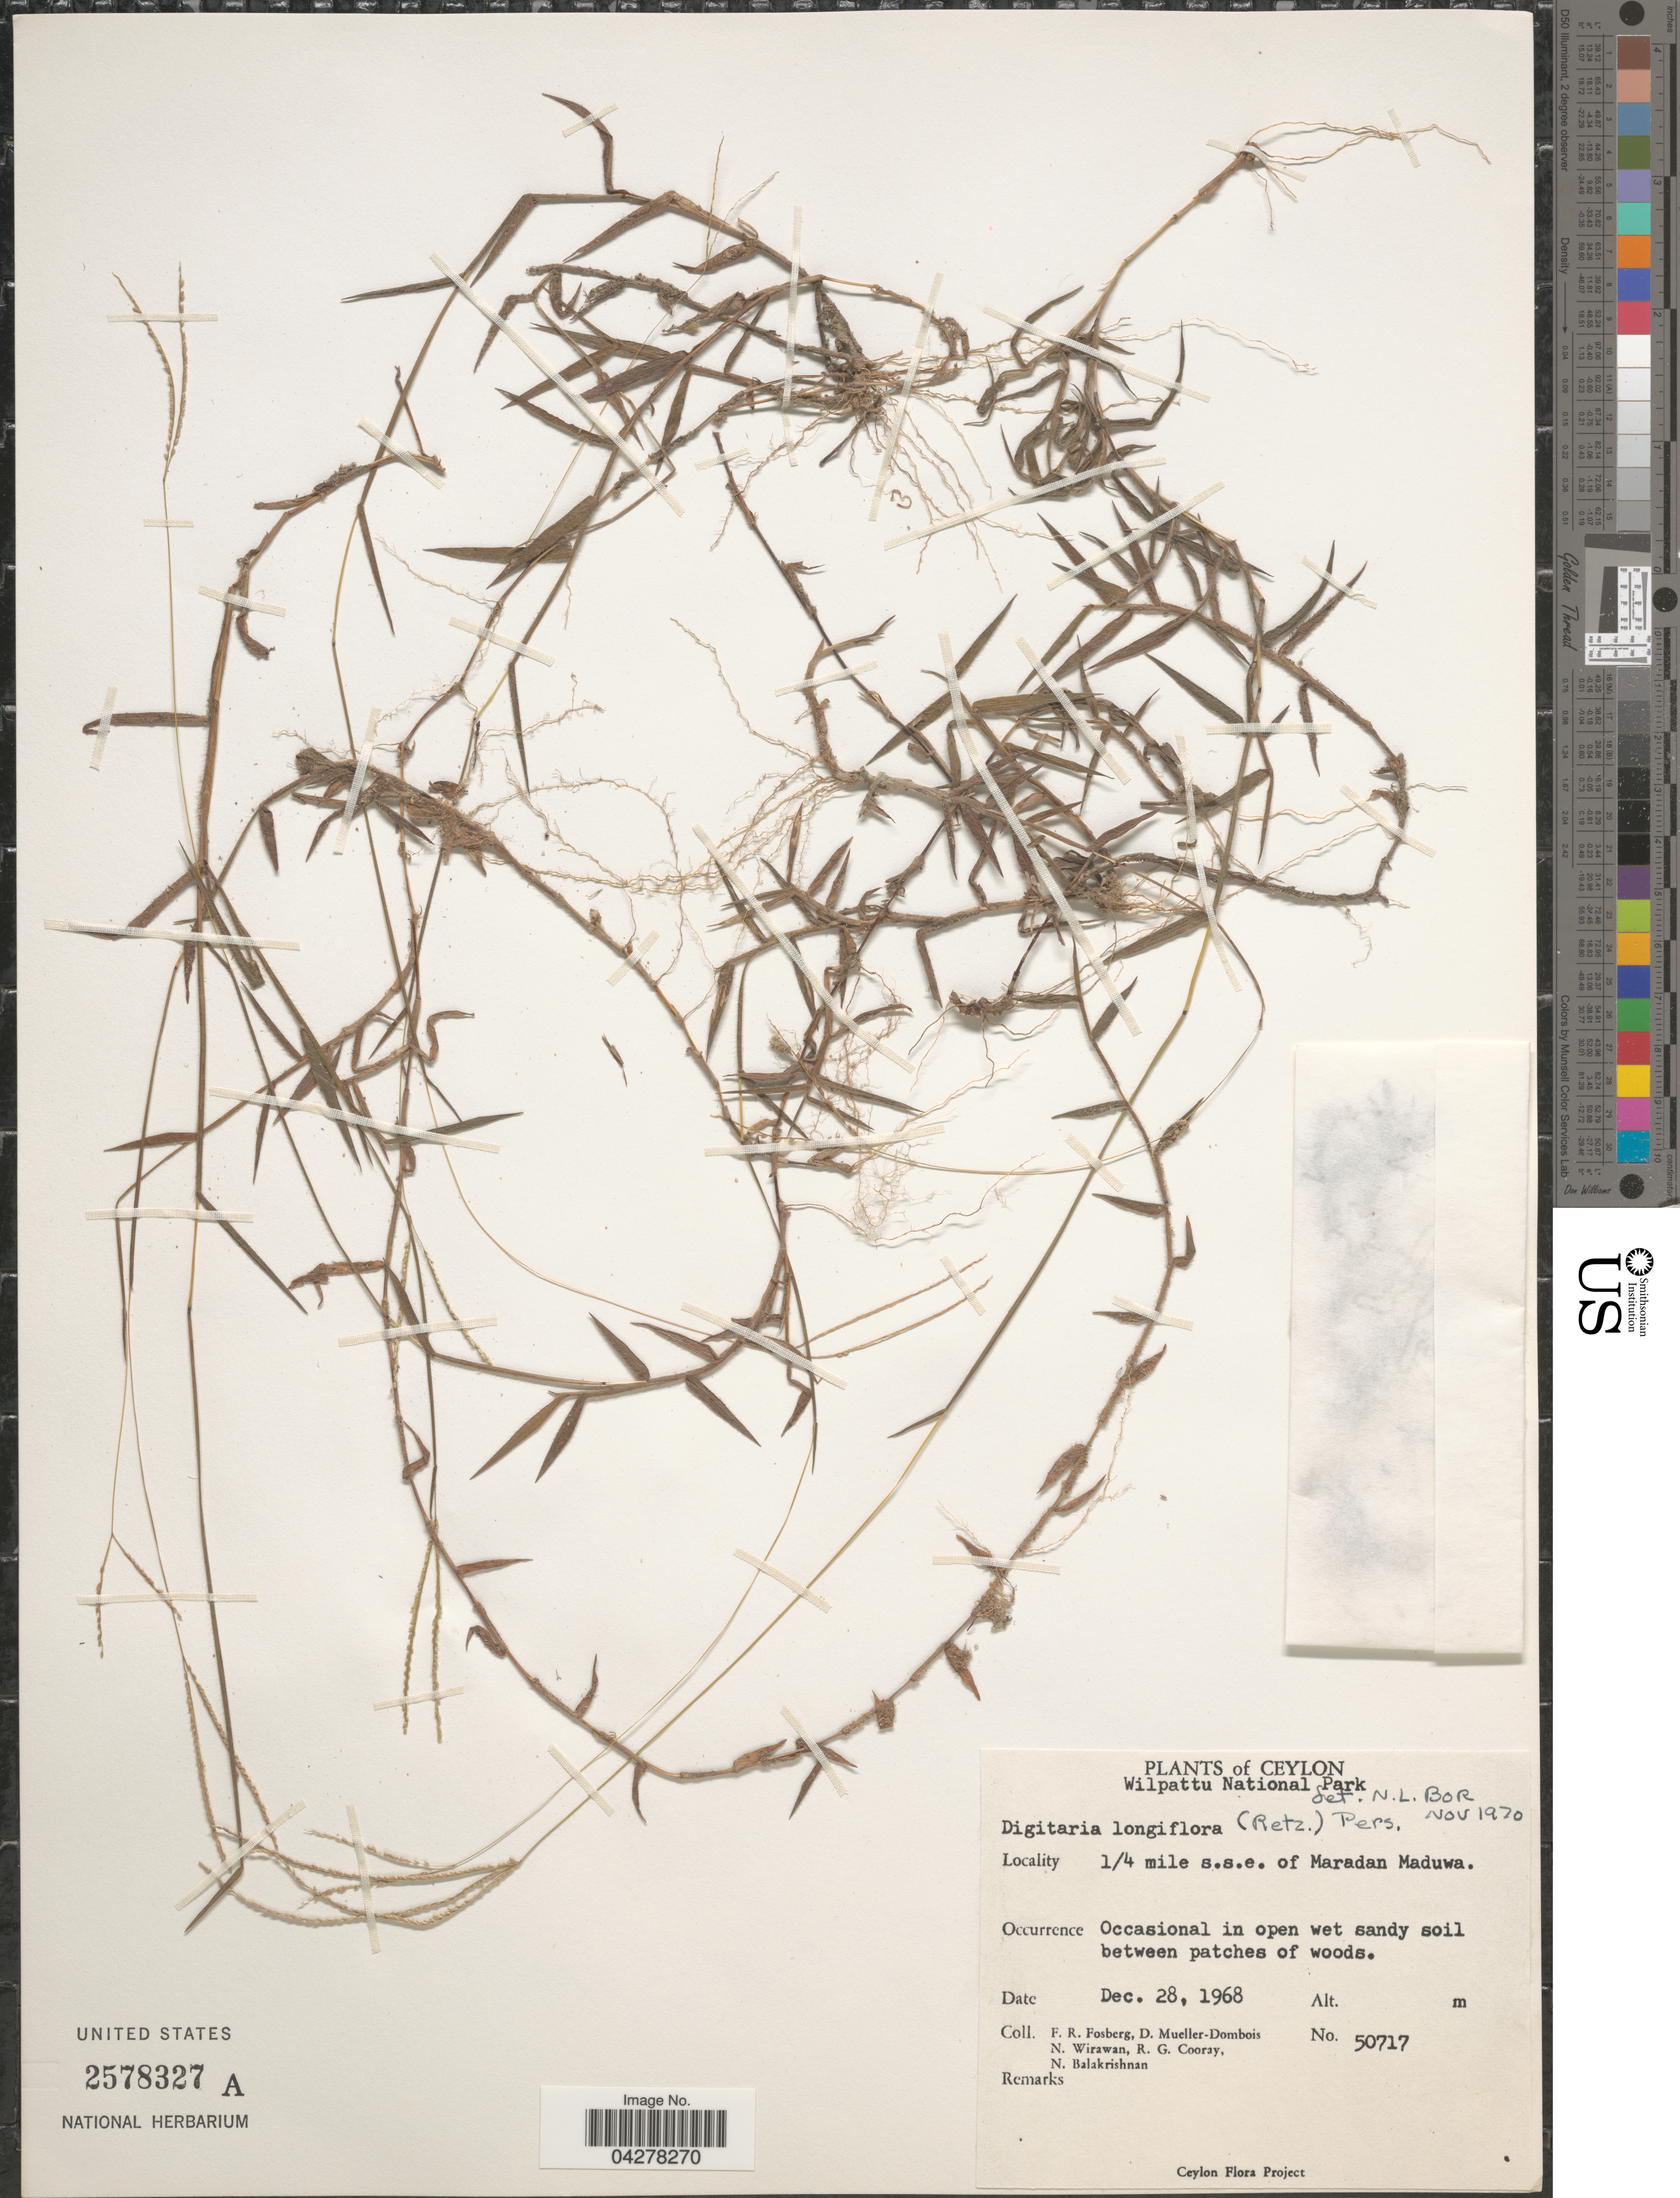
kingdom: Plantae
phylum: Tracheophyta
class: Liliopsida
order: Poales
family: Poaceae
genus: Digitaria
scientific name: Digitaria longiflora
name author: (Retz.) Pers.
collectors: F. R. Fosberg, D. Mueller-Dombois, N. Wirawan, R. Cooray & N. Balakrishnan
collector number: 50717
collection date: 1968-12-28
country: Sri Lanka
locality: Ceylon. Wilpattu National Park. ¼ mile s.s.e. of Maradan Maduwa.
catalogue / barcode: US 2578327A